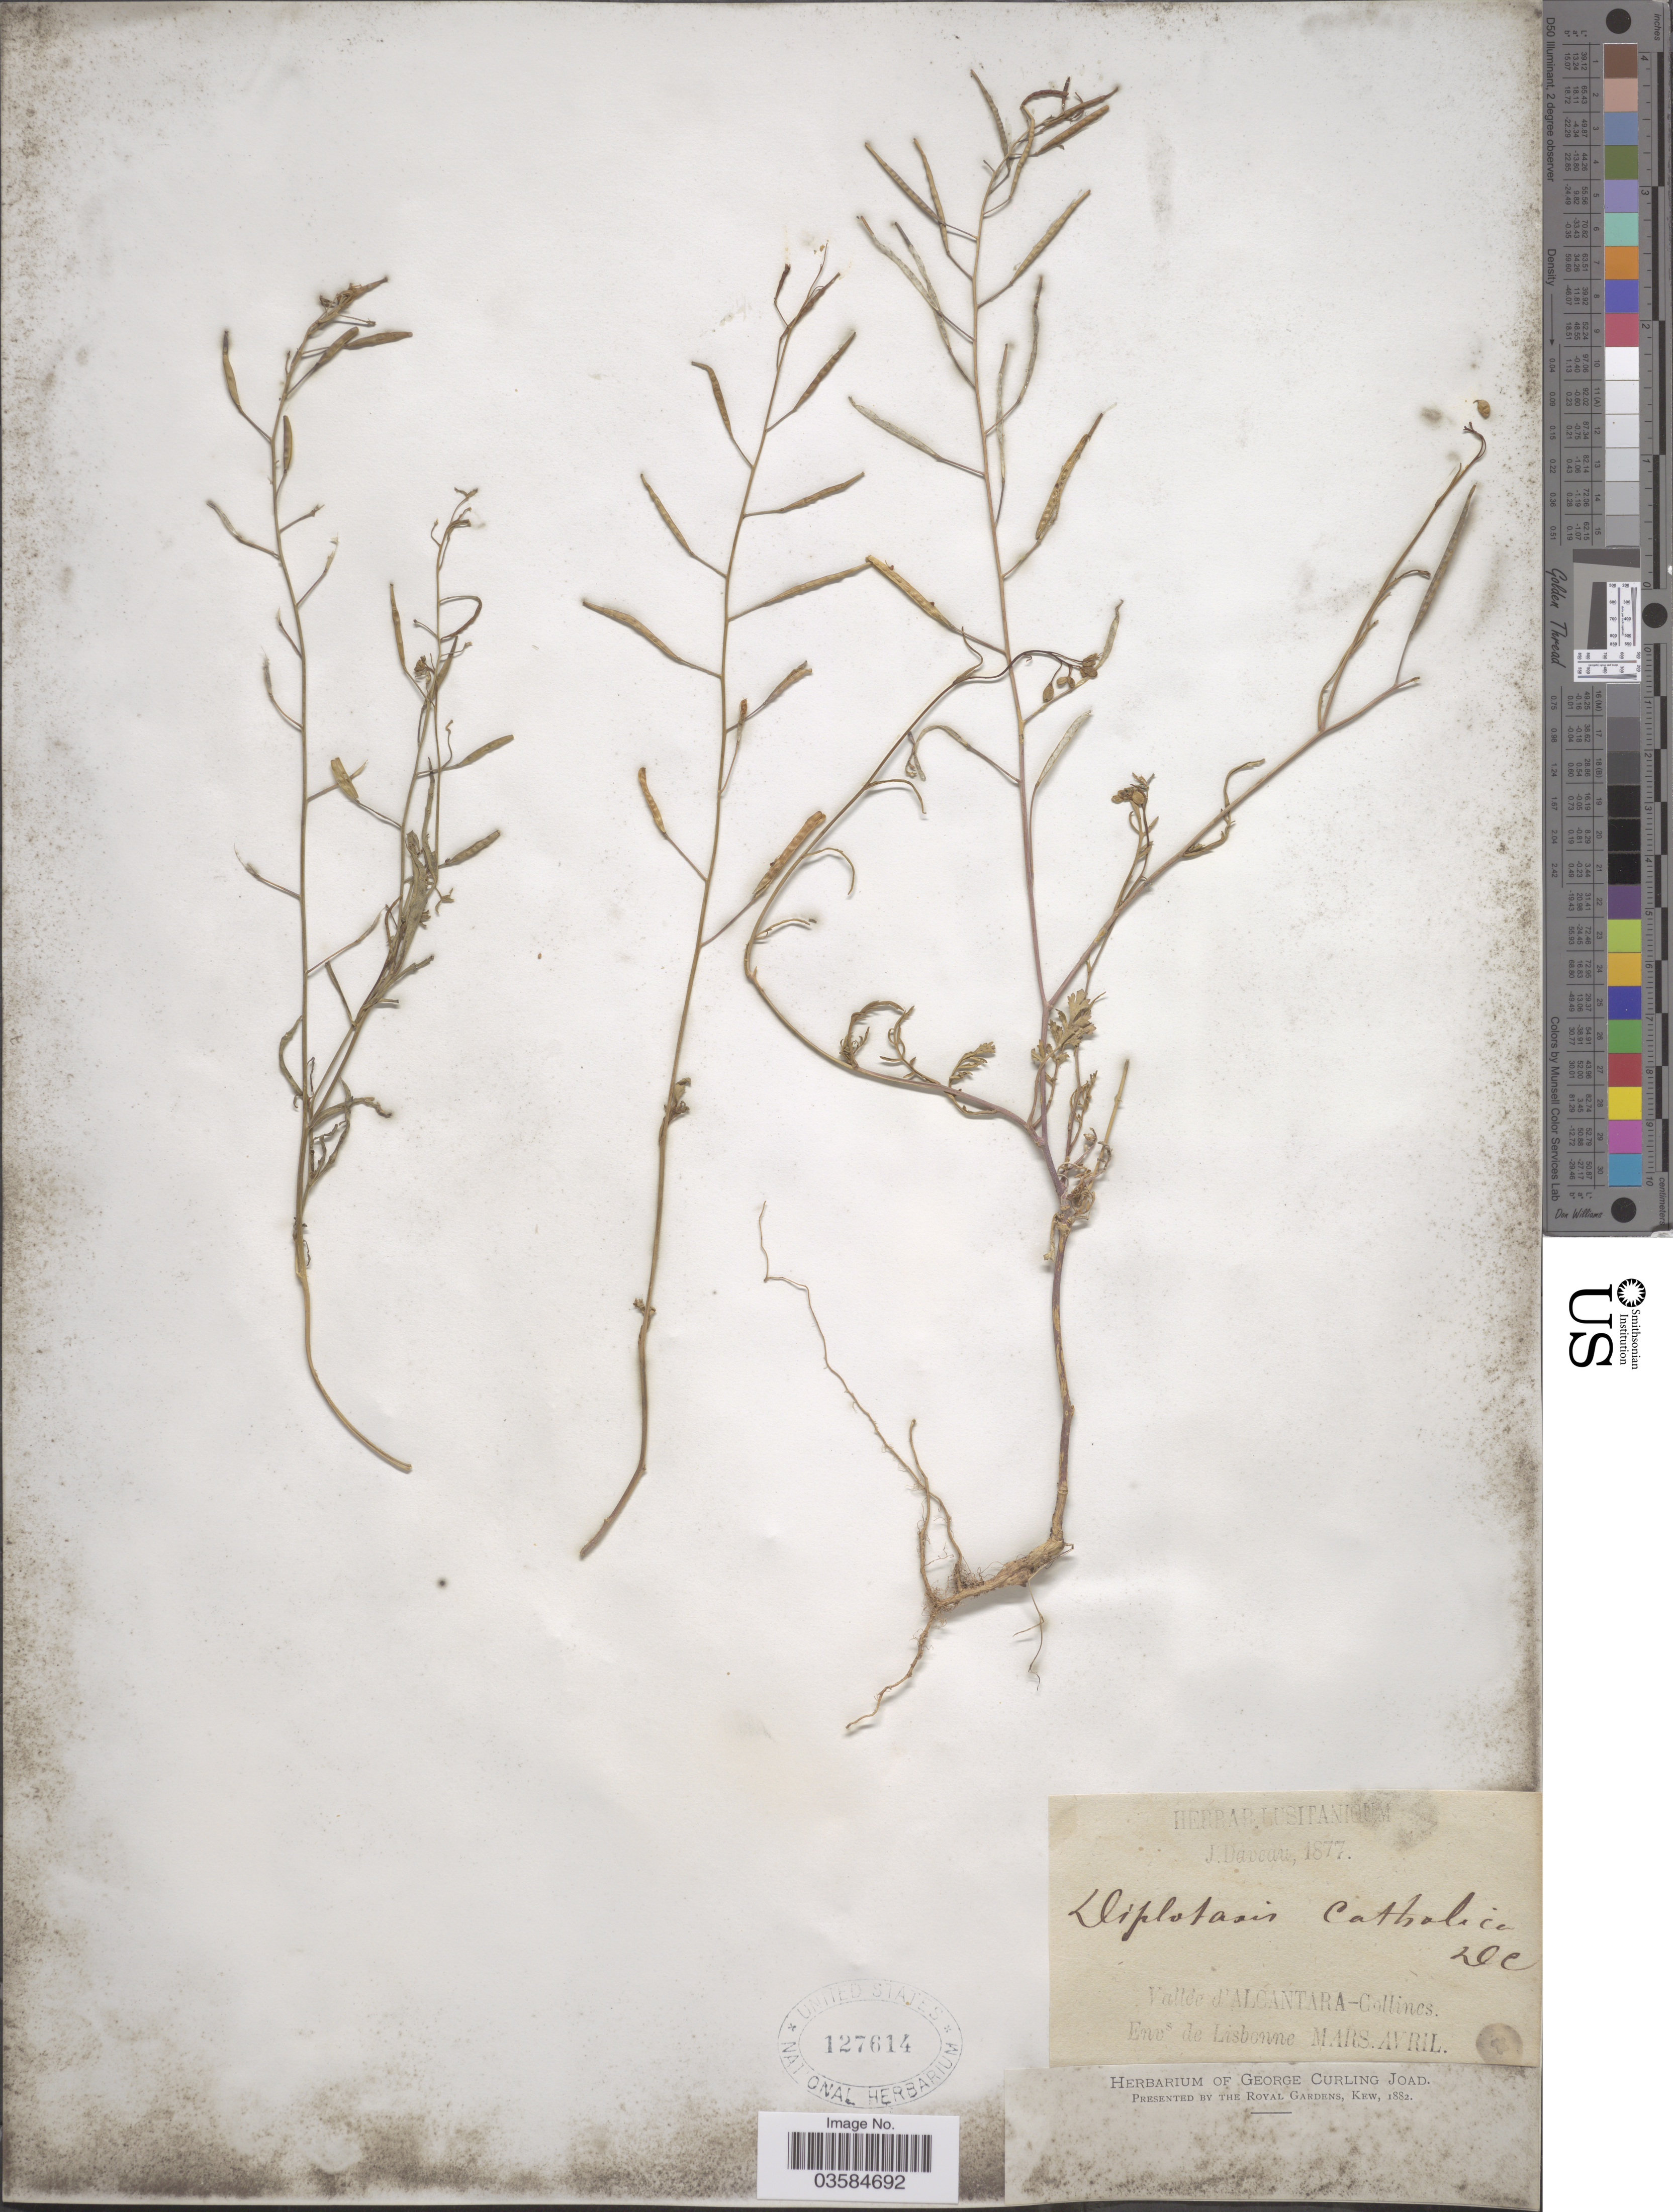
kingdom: Plantae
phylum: Tracheophyta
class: Magnoliopsida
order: Brassicales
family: Brassicaceae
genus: Diplotaxis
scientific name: Diplotaxis catholica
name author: (L.) DC.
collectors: J. Daveau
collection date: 1877-03/1877-04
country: Portugal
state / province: Lisboa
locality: Vallée d'Alcantara-Collines. Envs de Lisbonne.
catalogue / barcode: US 127614